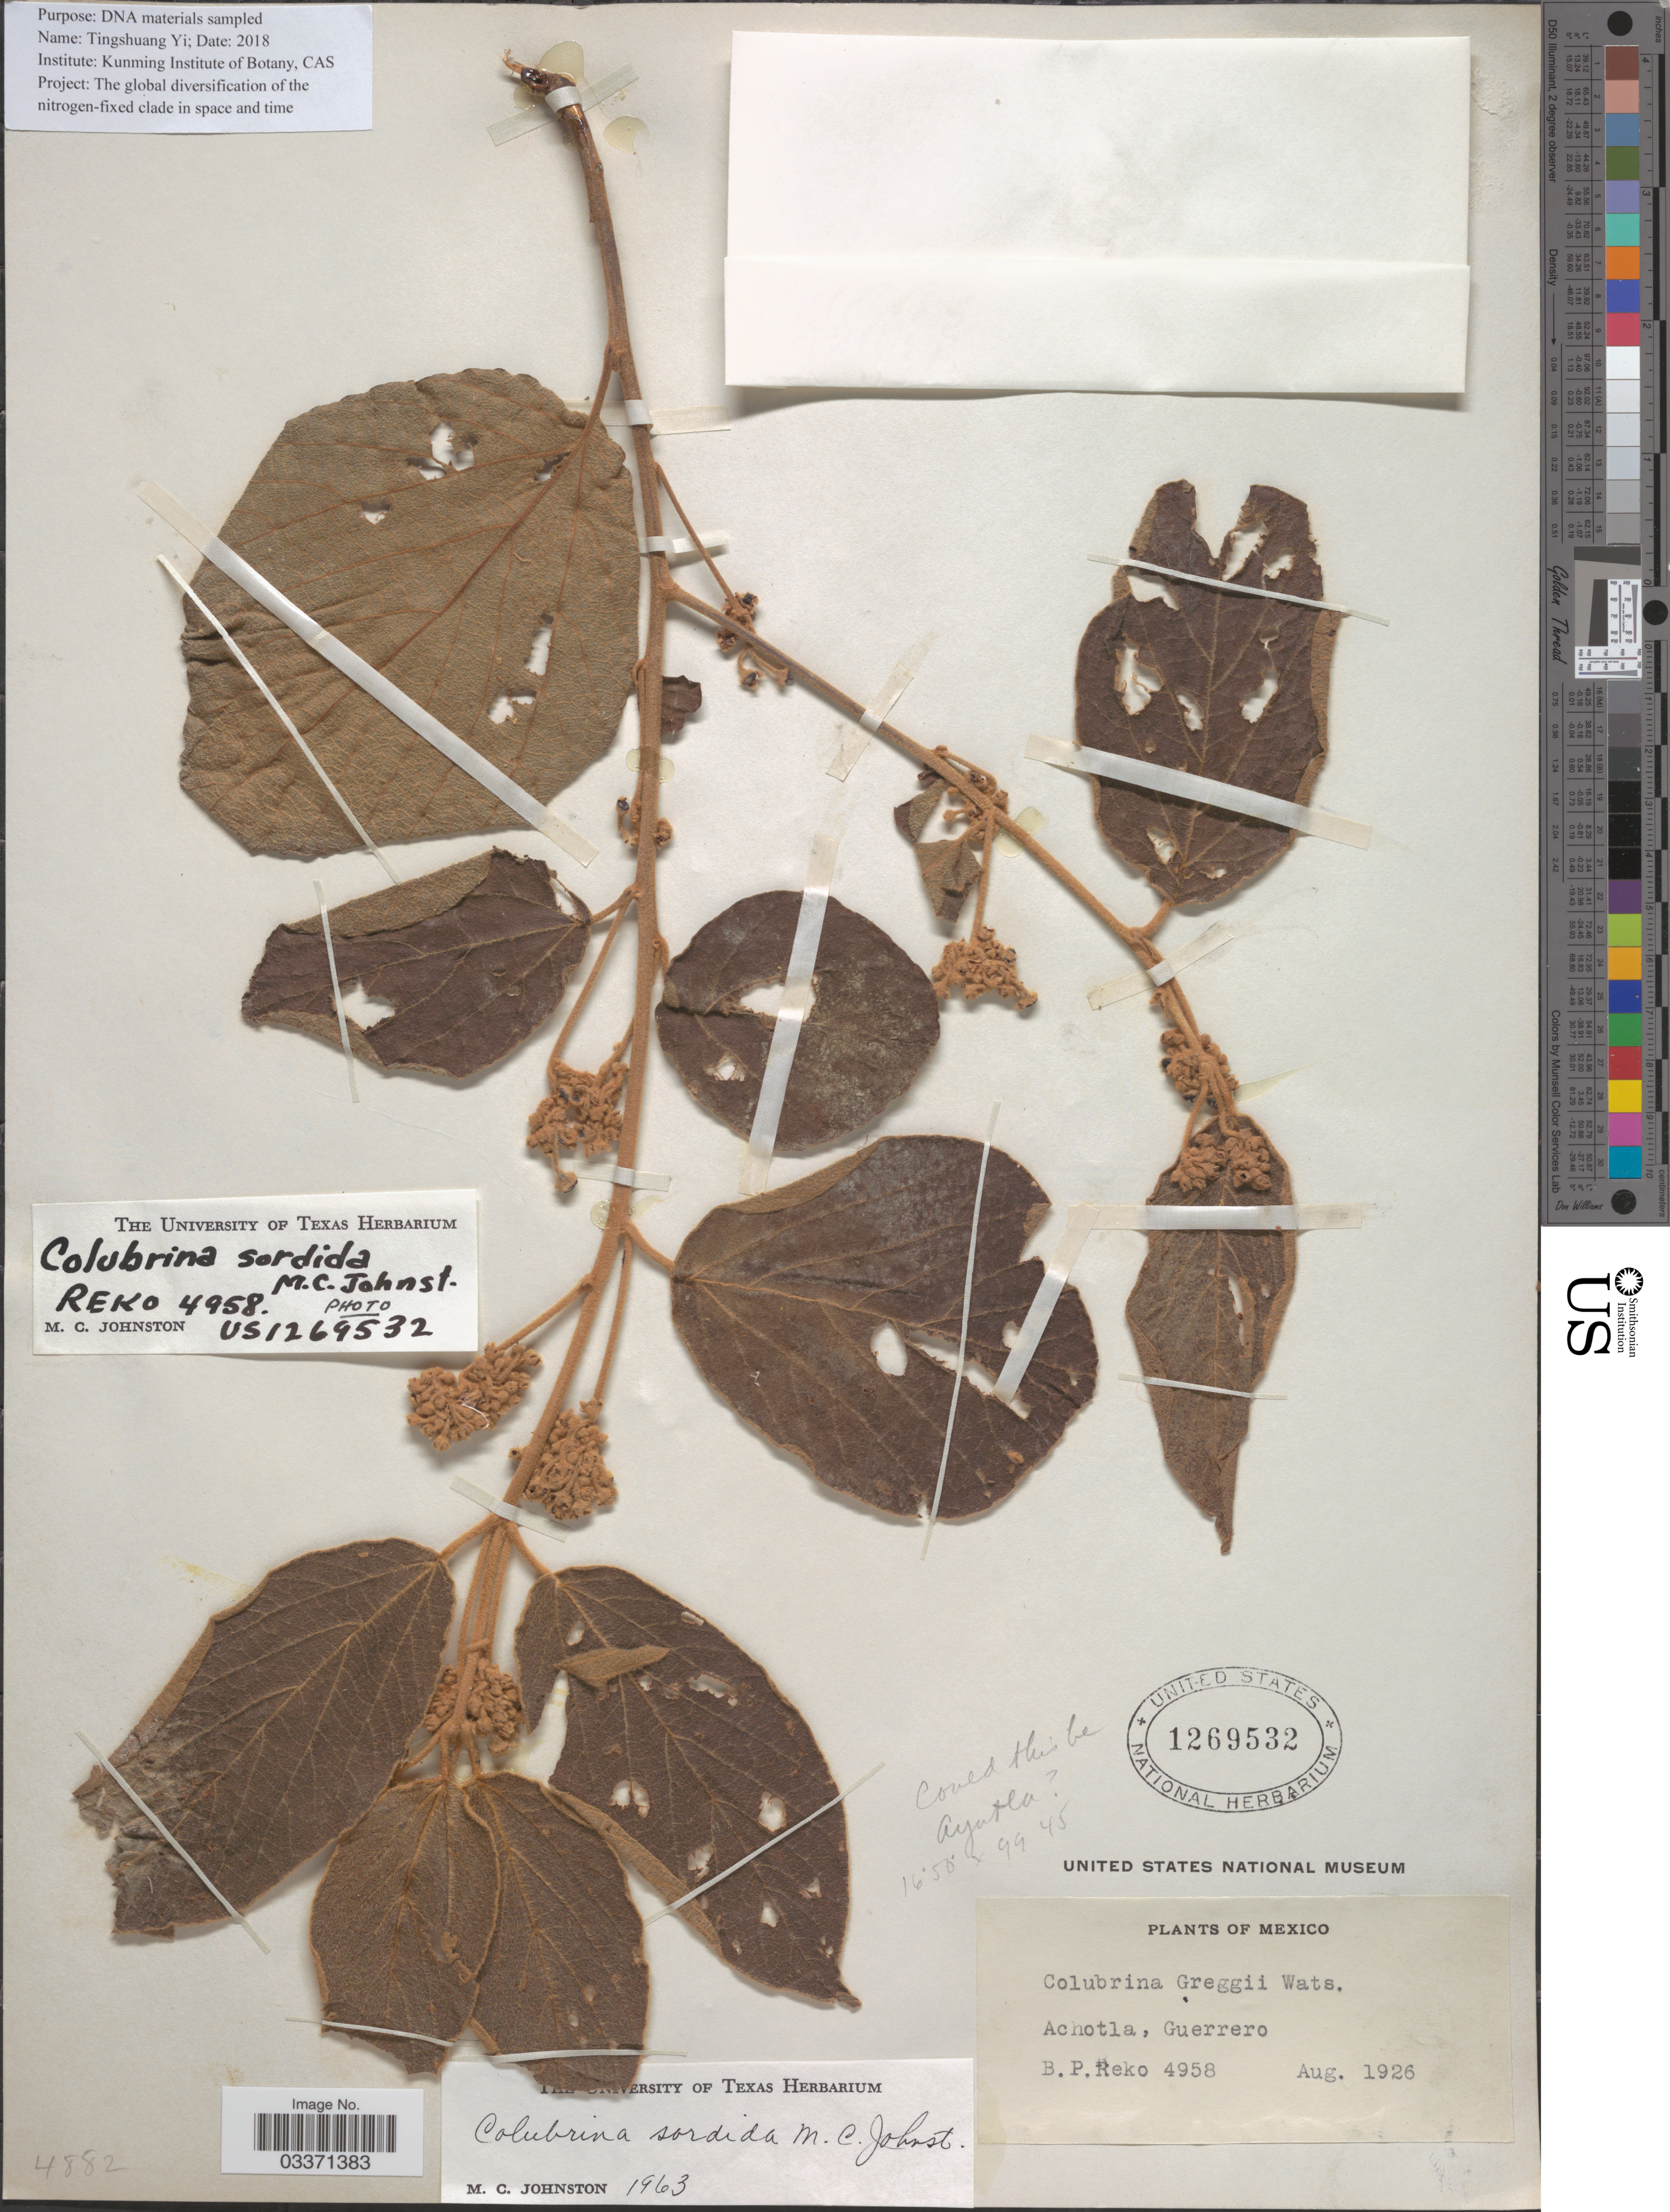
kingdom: Plantae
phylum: Tracheophyta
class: Magnoliopsida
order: Rosales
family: Rhamnaceae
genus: Colubrina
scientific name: Colubrina sordida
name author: M.C. Johnst.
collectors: B. P. Reko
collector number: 4958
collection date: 1926-08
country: Mexico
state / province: Guerrero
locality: Achotla. Could this be Ayutla. [unsure placement]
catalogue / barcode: US 1269532